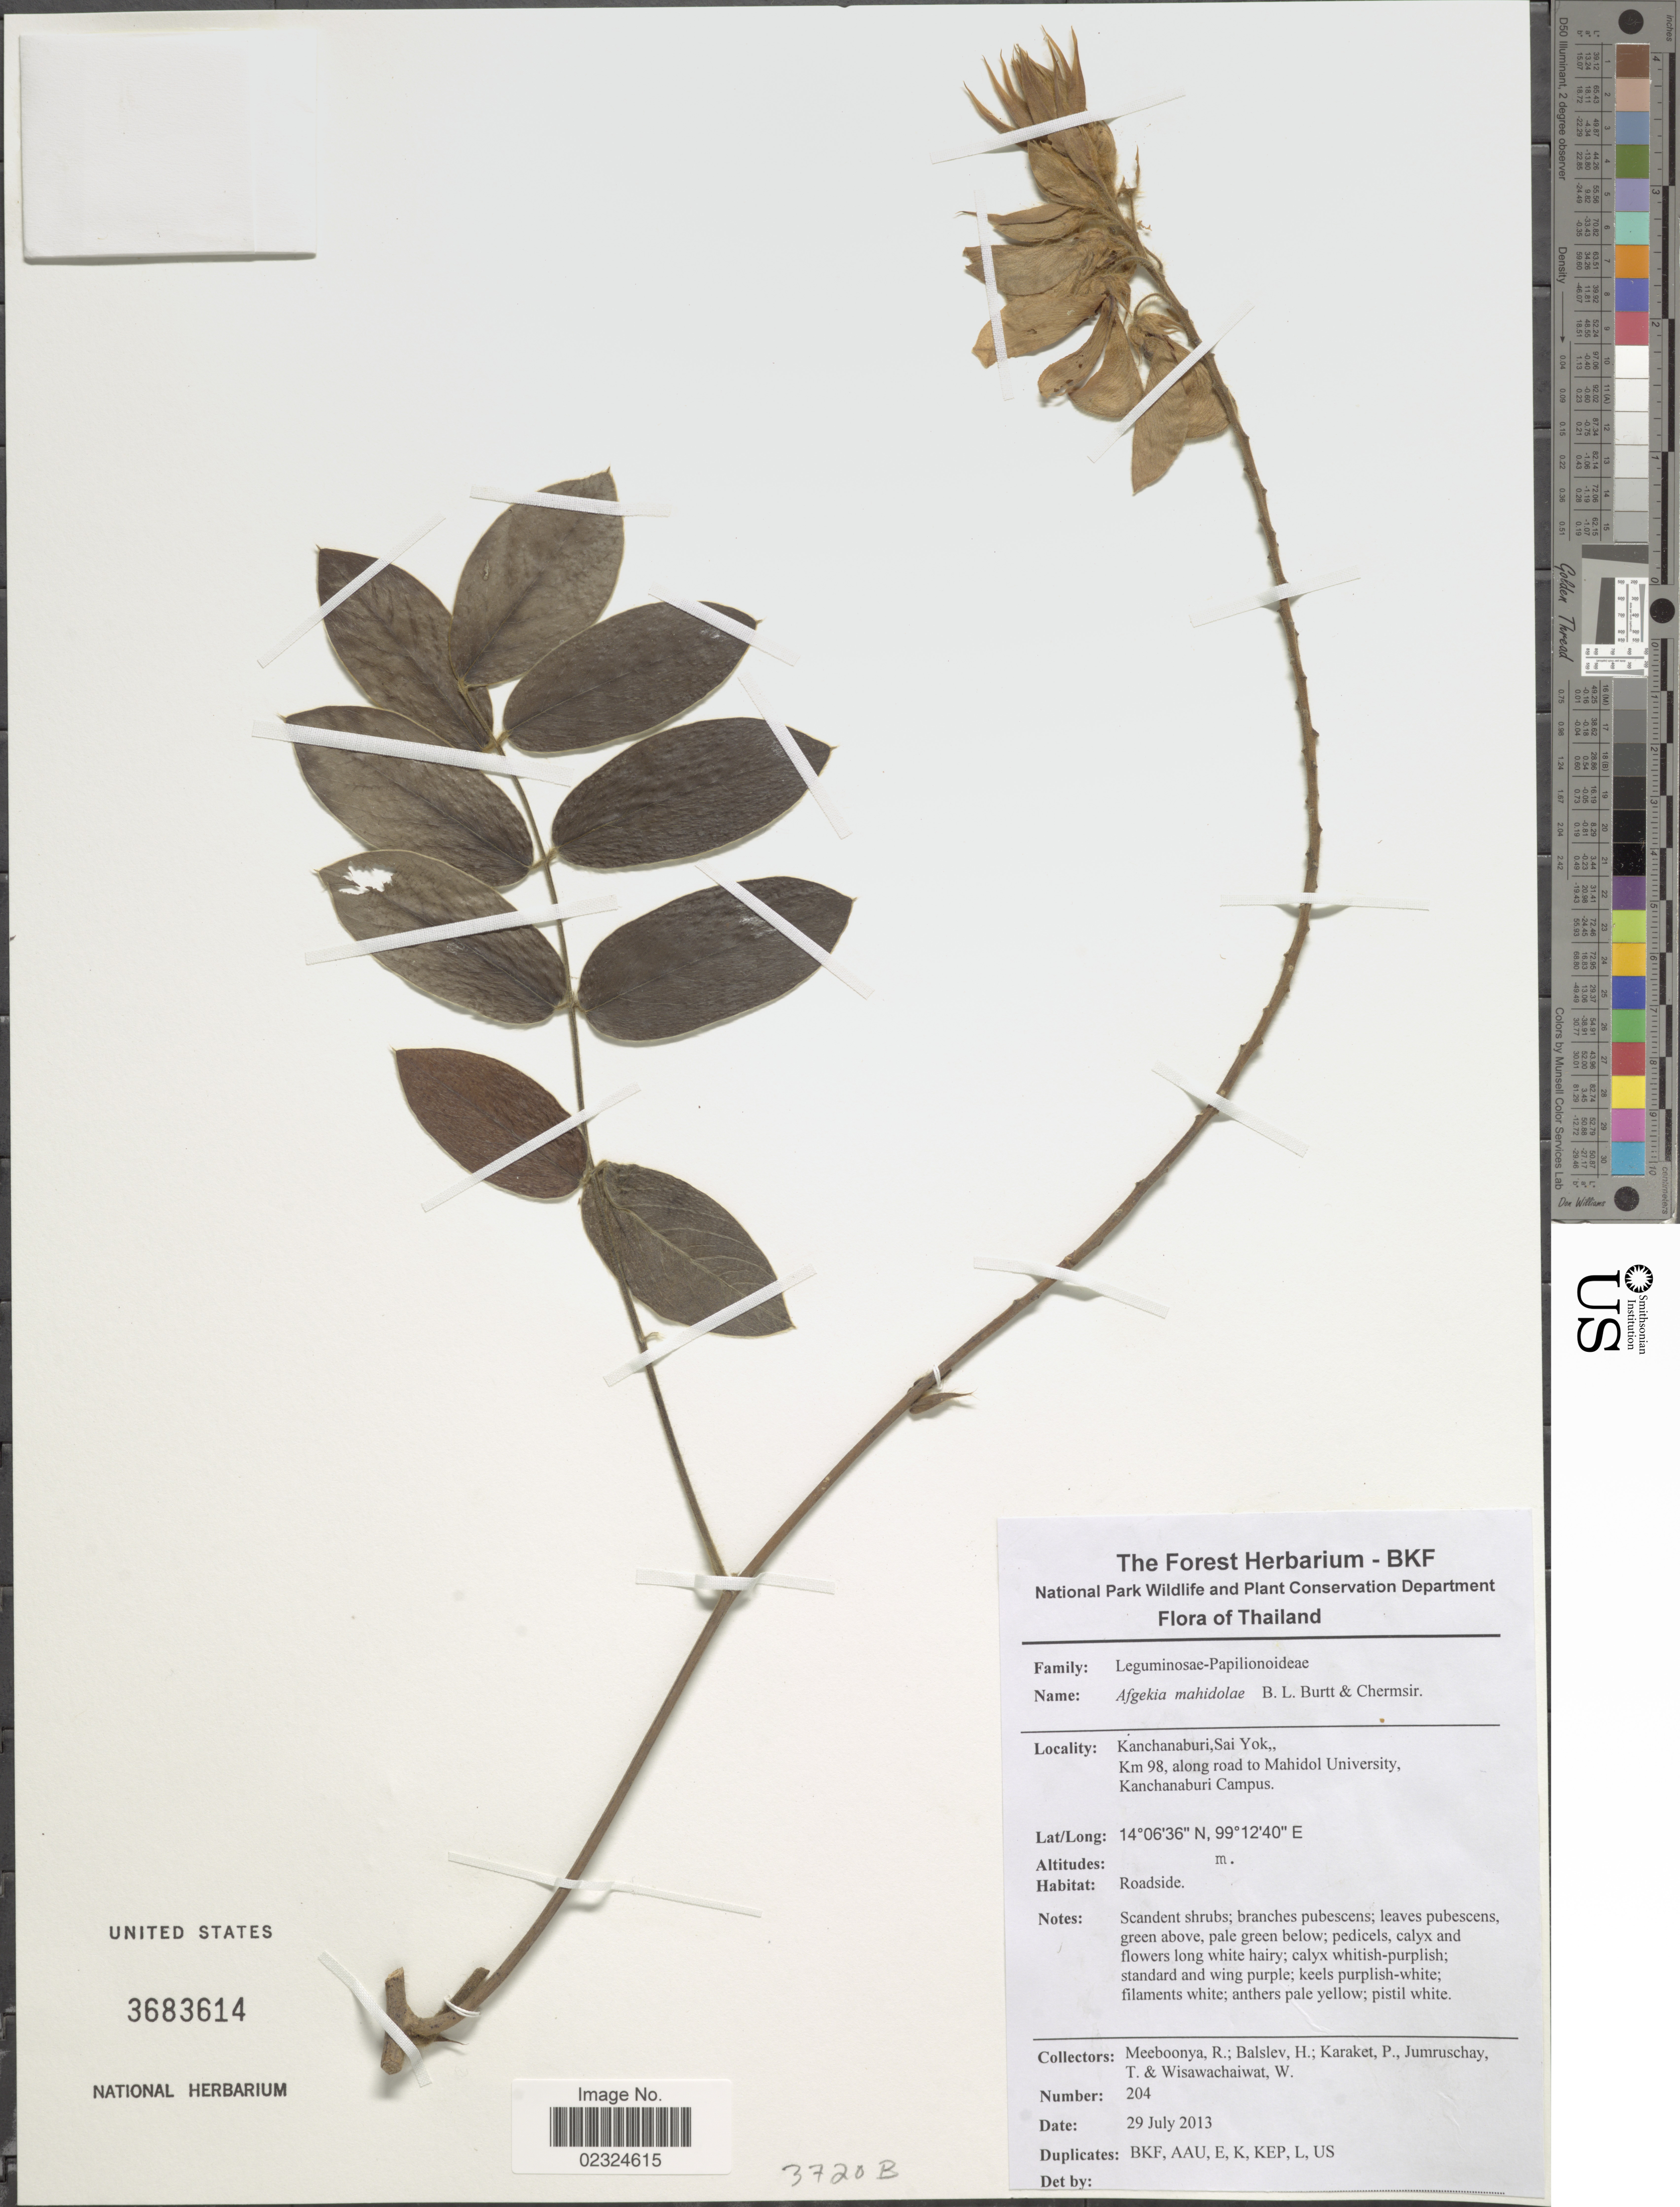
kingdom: Plantae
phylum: Tracheophyta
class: Magnoliopsida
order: Fabales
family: Fabaceae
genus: Afgekia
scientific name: Afgekia mahidolae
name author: B.L. Burtt & Chermisirivathana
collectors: R. Meeboonya, H. Balslev, P. Karaket, T. Jumruschay & W. Wisawachaiwat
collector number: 204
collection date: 2013-07-29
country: Thailand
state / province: Kanchanaburi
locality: Sai Yok, Km 98, along road to Mahidol University, Kanchanaburi Camous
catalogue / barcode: US 3683614